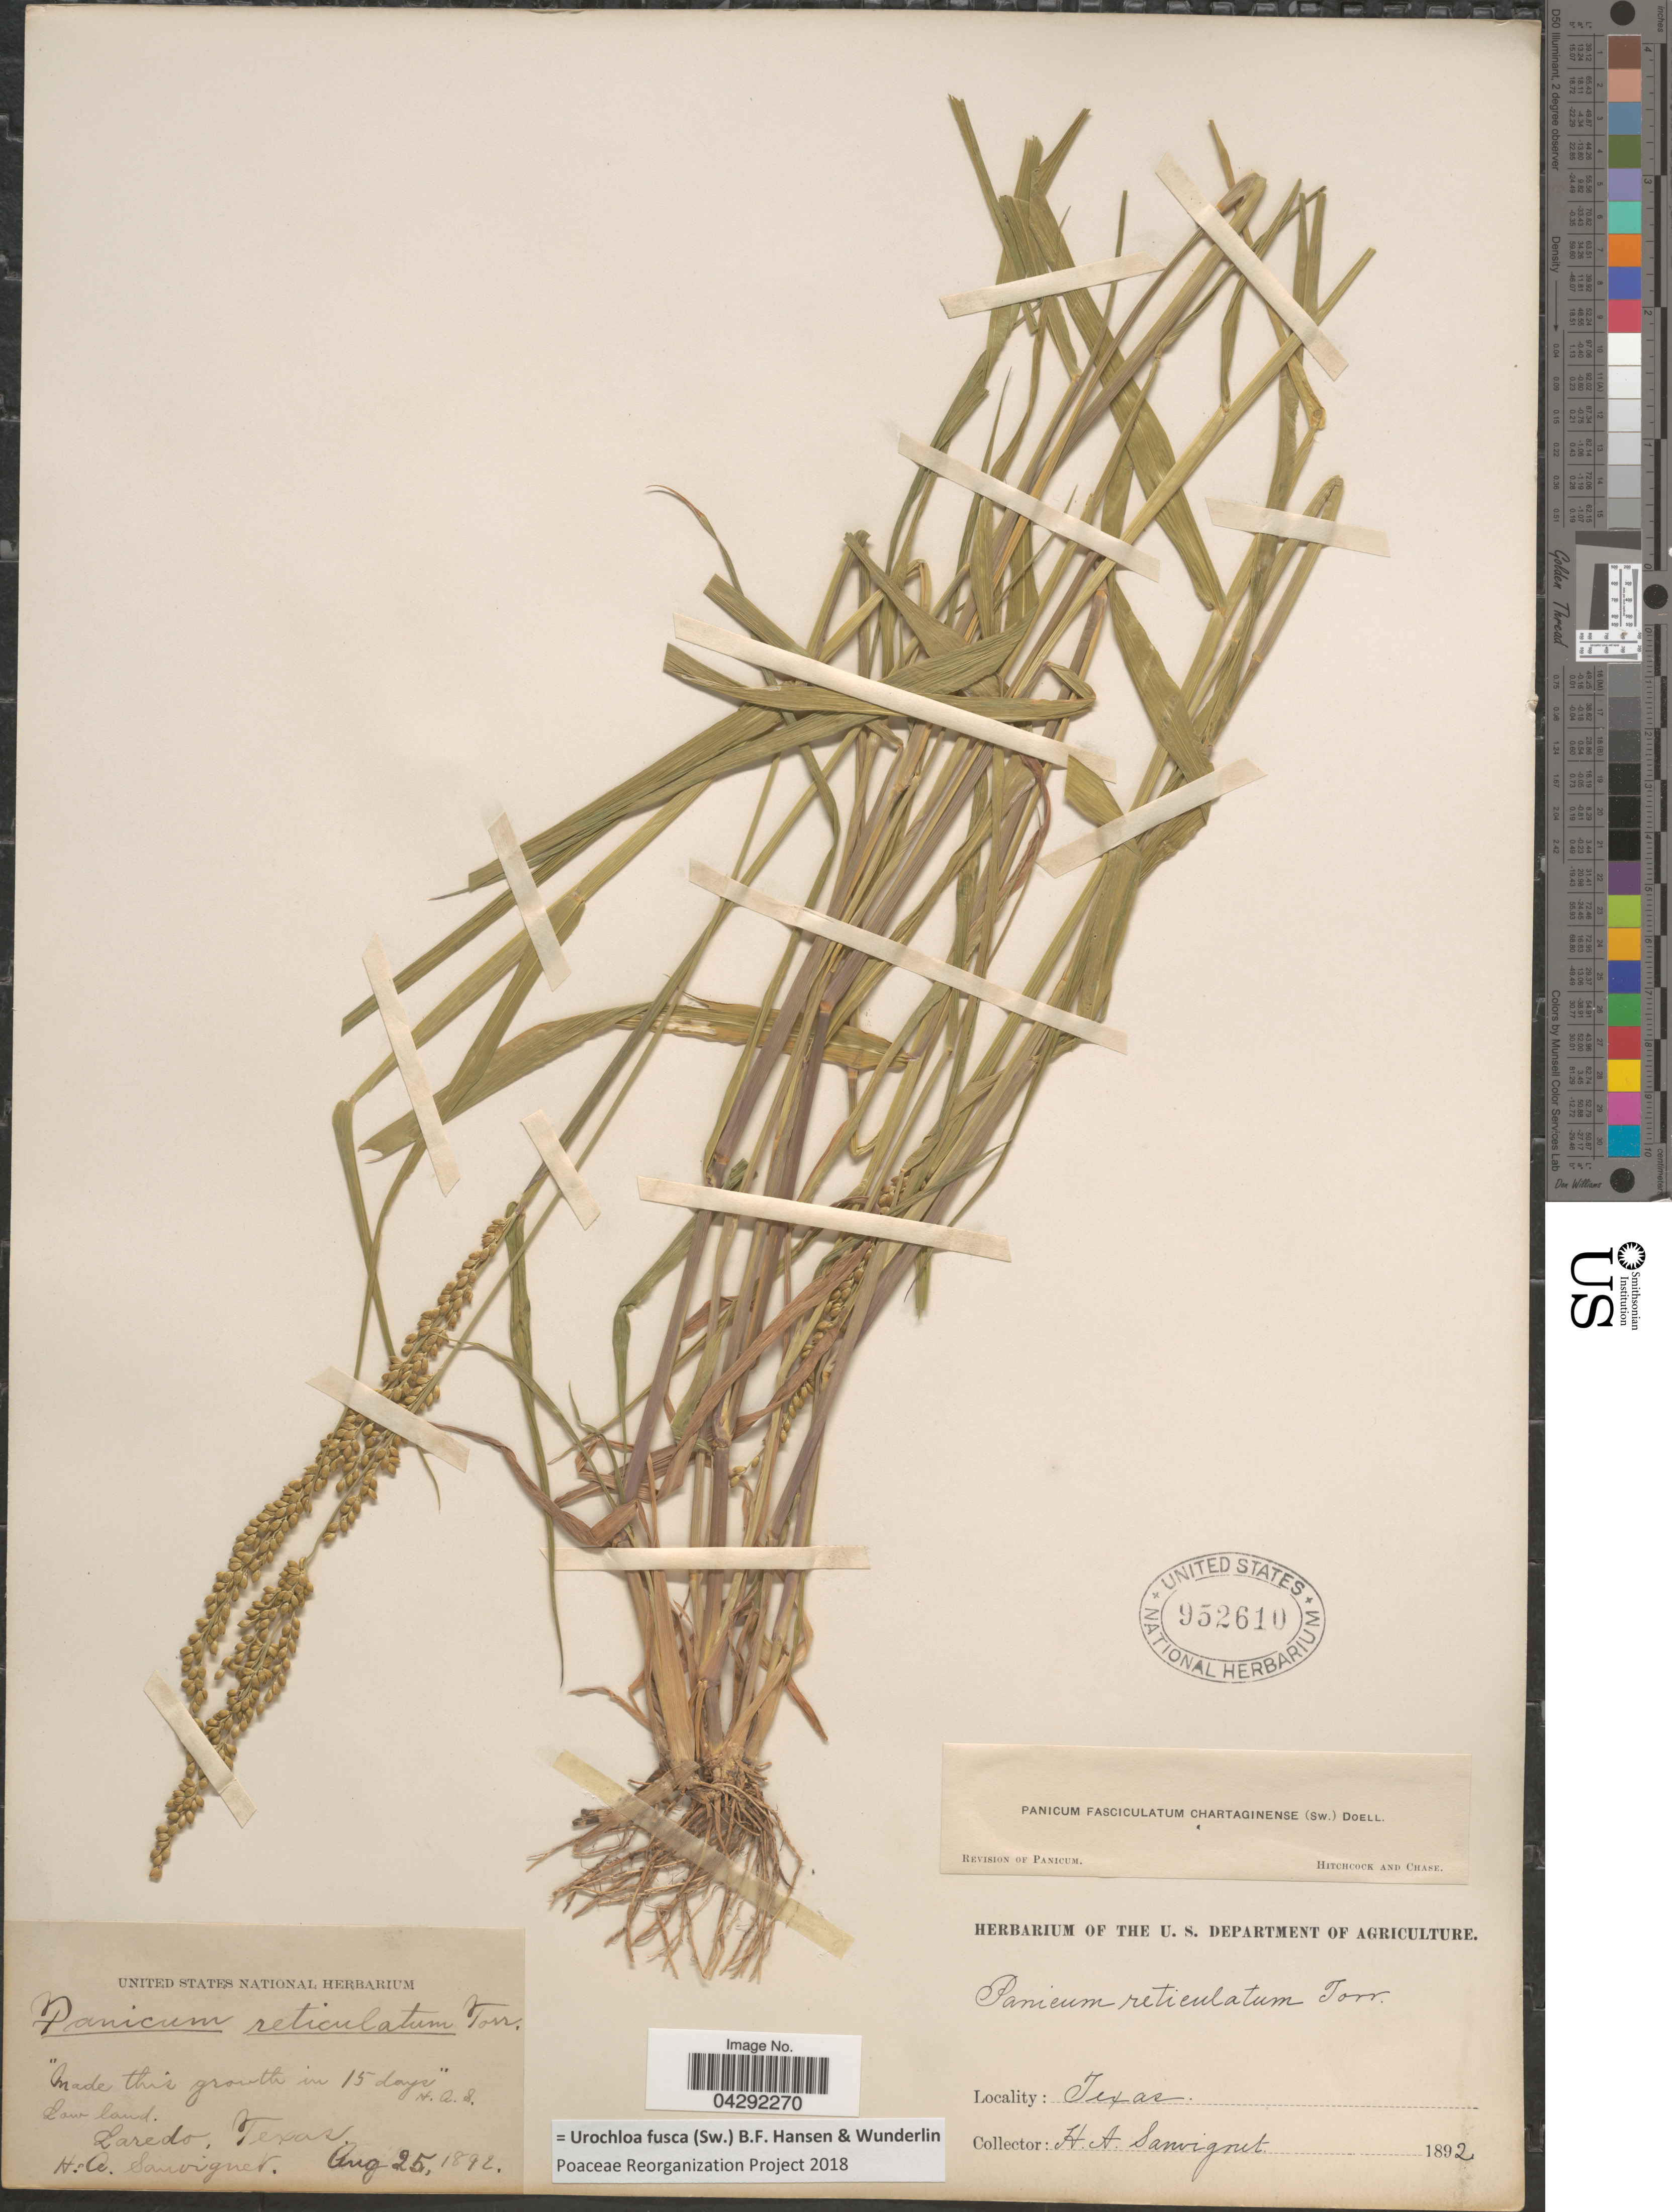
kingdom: Plantae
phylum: Tracheophyta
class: Liliopsida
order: Poales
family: Poaceae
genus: Urochloa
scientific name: Urochloa fusca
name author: (Sw.) B.F. Hansen & Wunderlin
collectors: H. Sauvignet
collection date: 1892-08-25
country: United States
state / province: Texas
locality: Laredo.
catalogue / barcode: US 952610